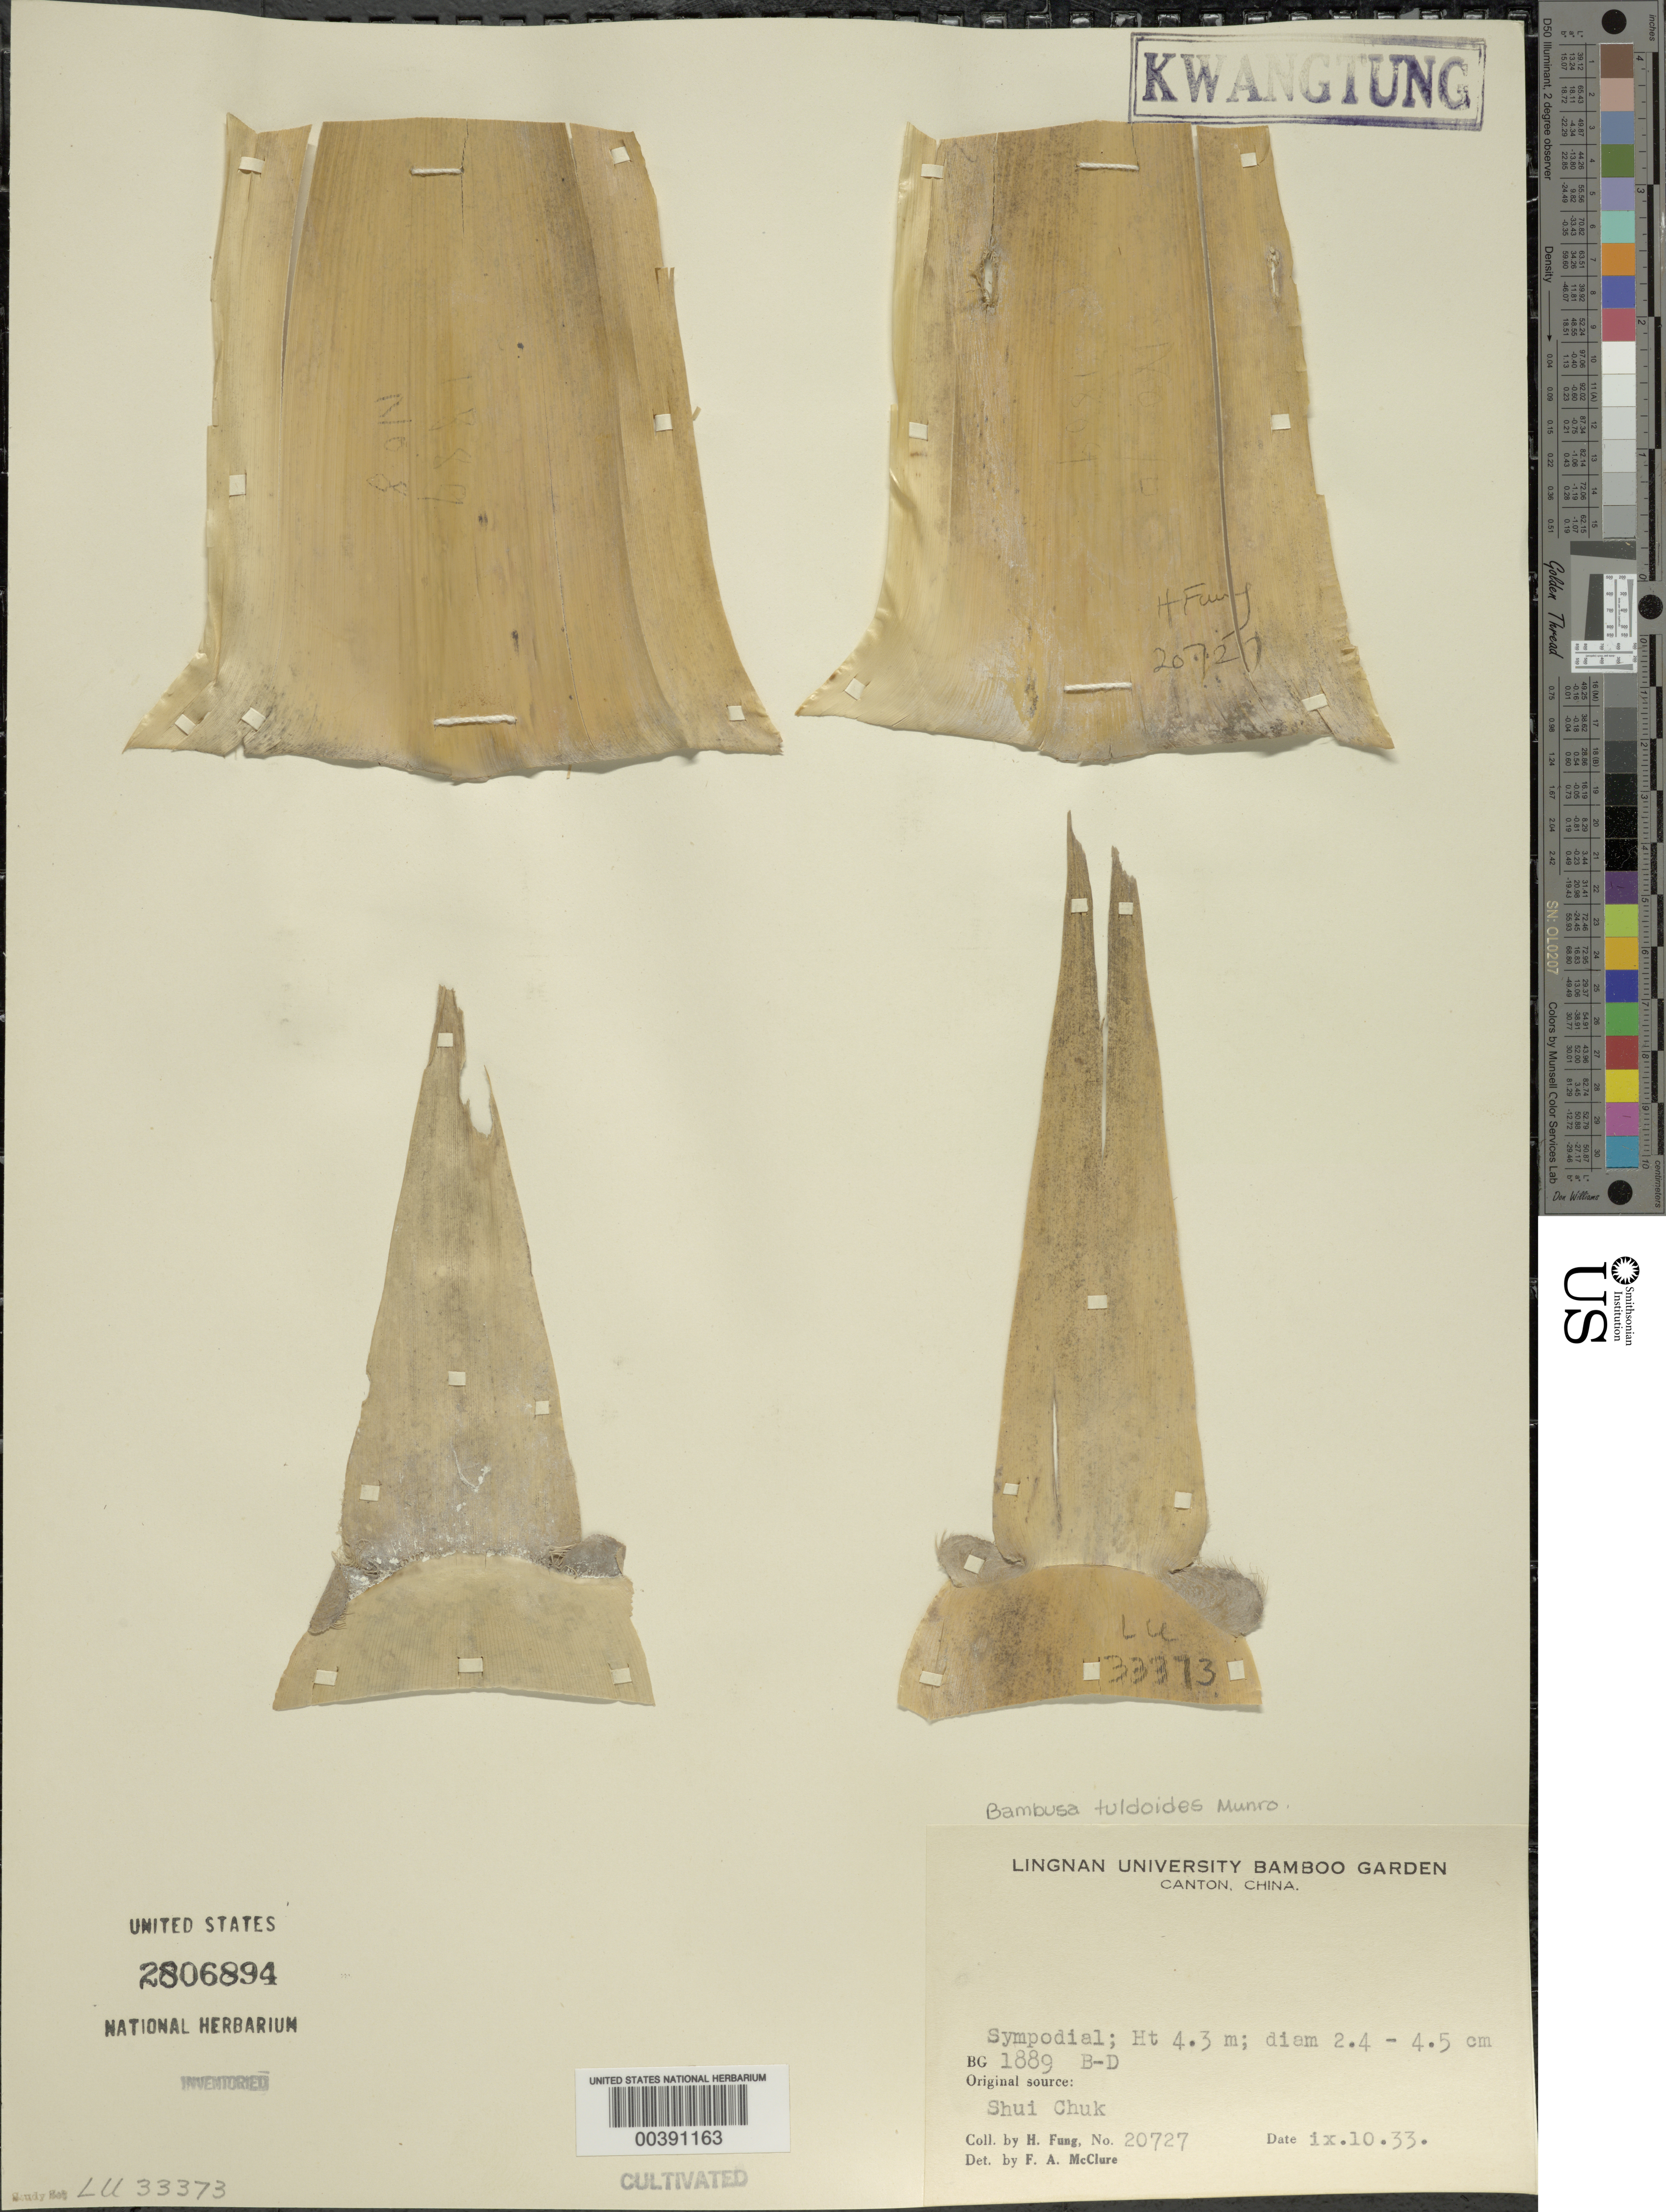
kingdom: Plantae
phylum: Tracheophyta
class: Liliopsida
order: Poales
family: Poaceae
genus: Bambusa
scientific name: Bambusa tuldoides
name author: Munro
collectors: H. L. Fung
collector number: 20727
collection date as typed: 10 Sep 1933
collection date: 1933-09-10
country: China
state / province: Guangdong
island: Honam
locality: Lingnan univ. bg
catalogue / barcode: US 2806894